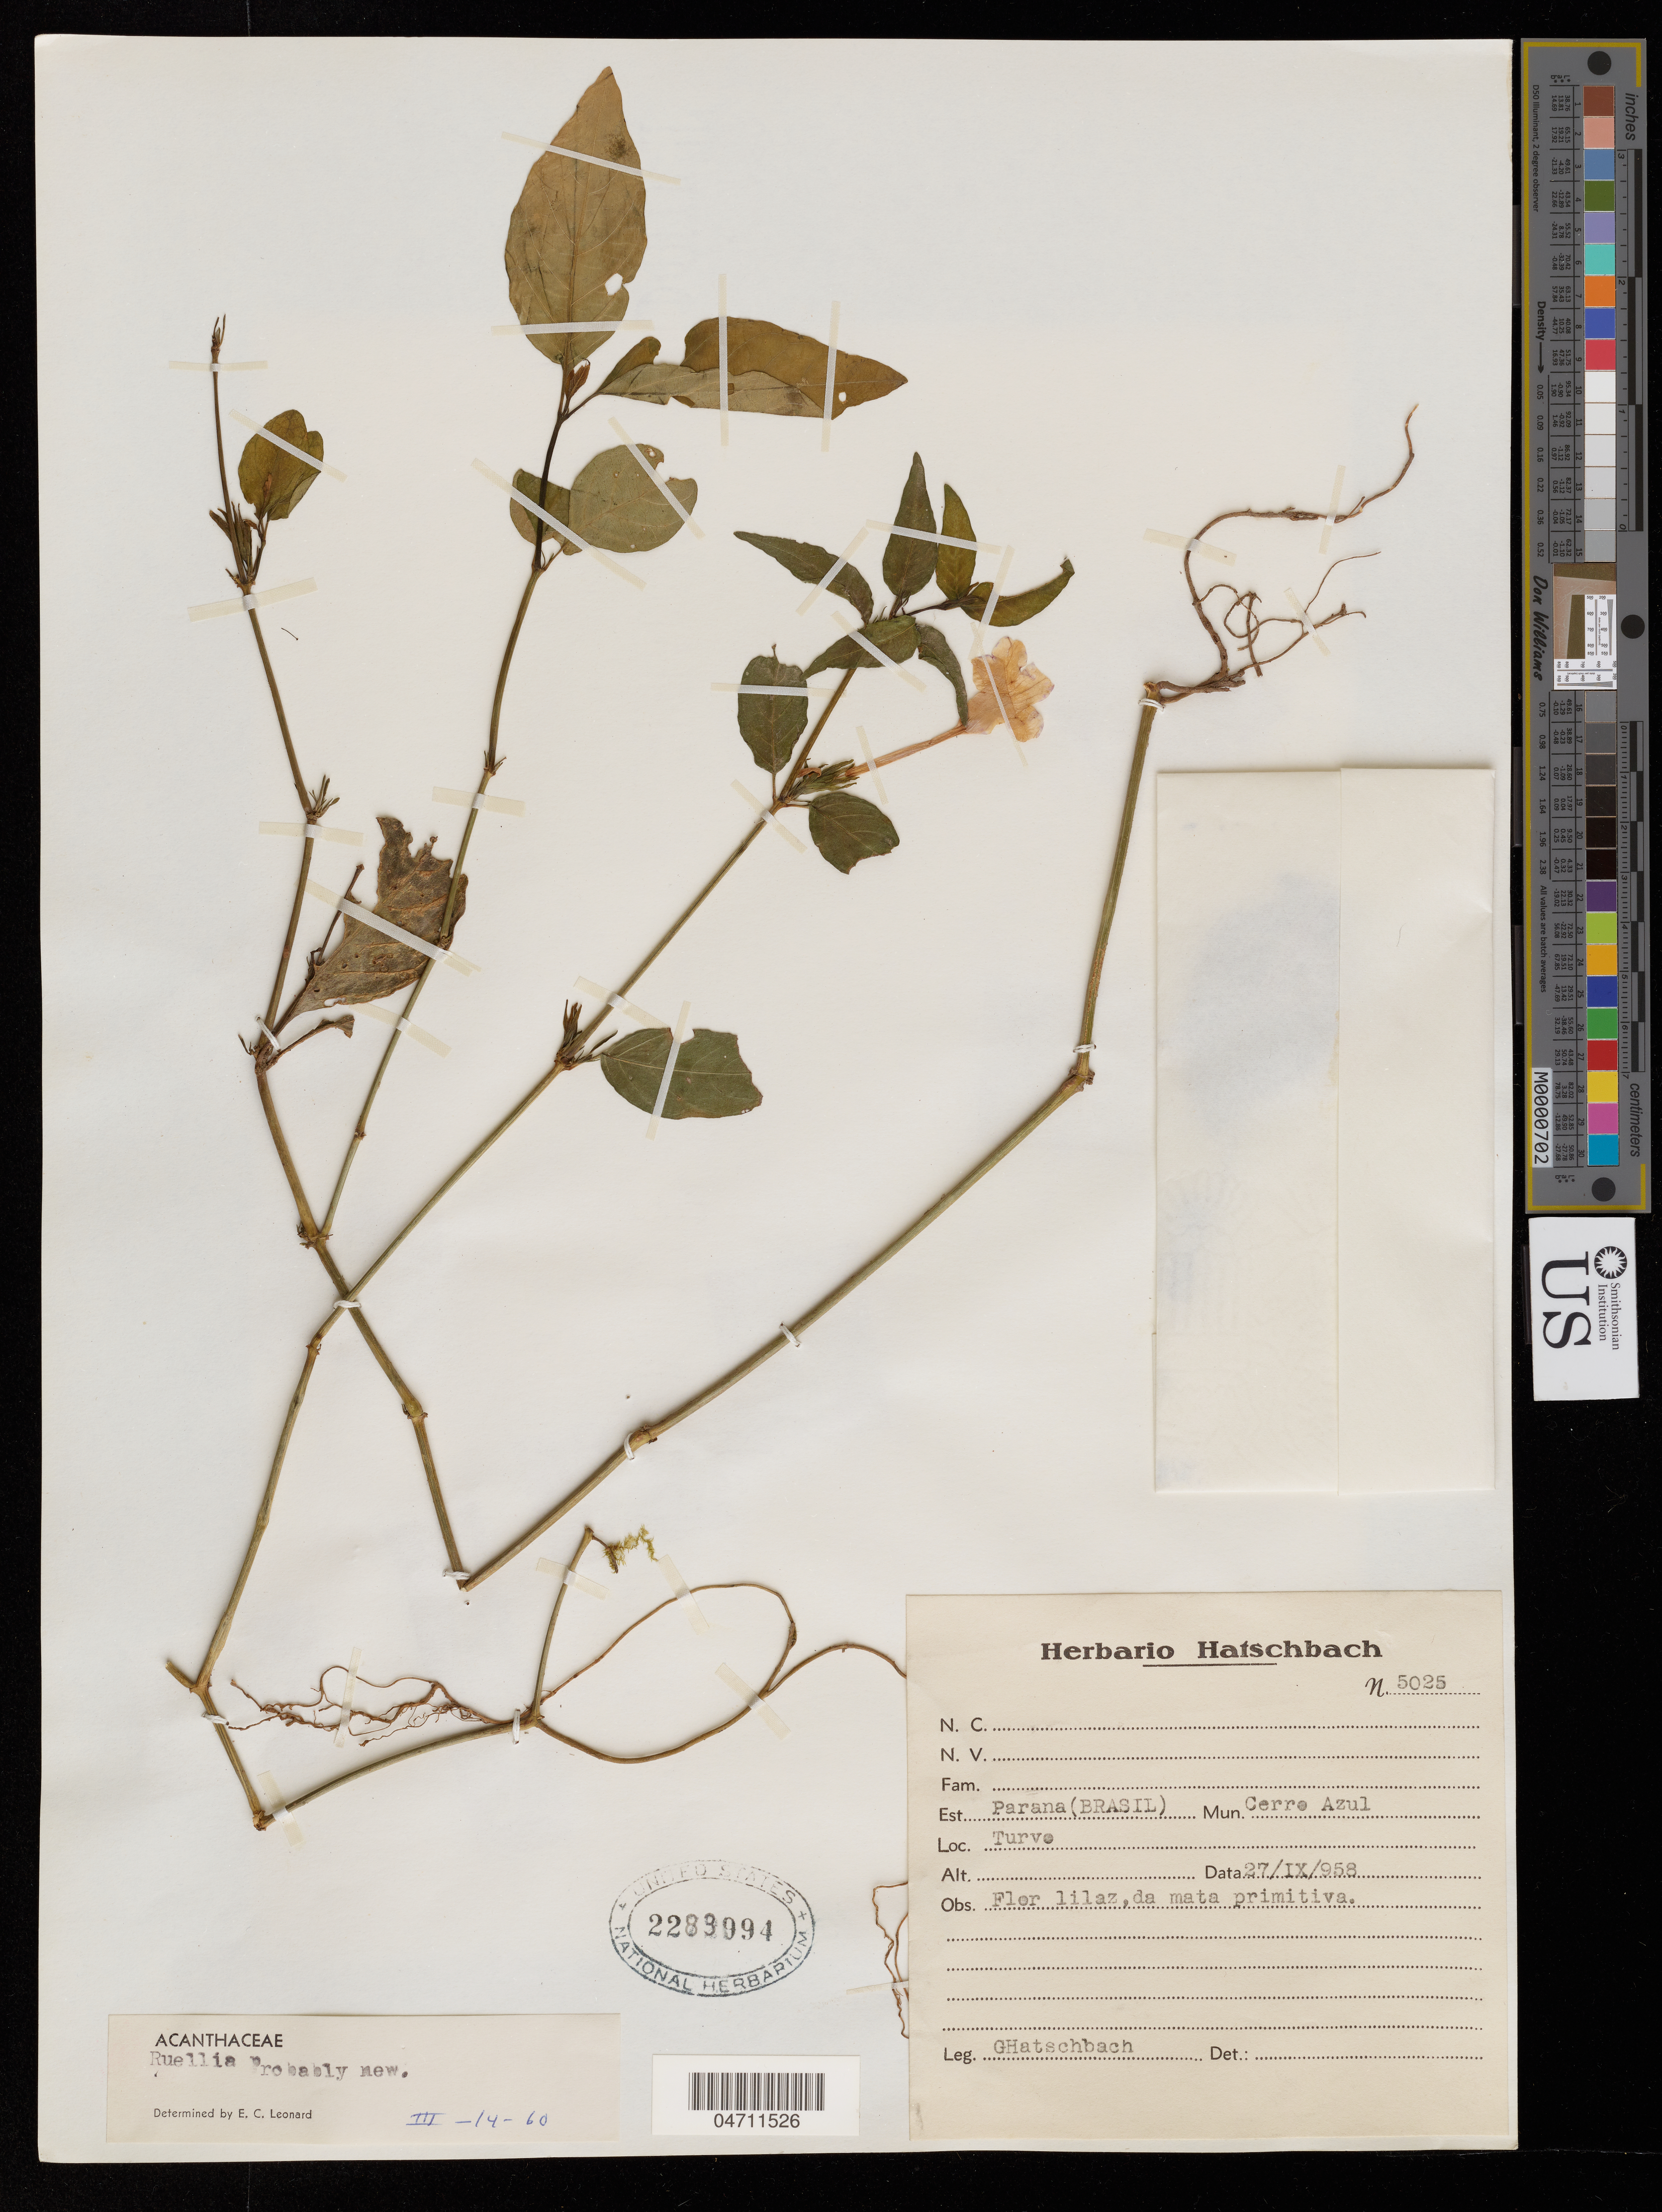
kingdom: Plantae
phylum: Tracheophyta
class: Magnoliopsida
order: Lamiales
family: Acanthaceae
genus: Ruellia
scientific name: Ruellia sp.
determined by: Leonard, E. C.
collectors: G. Hatschbach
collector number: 5025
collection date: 1958-09-27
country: Brazil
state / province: Paraná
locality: Mun. Cerro Azul. Turvo.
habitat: A mata primitiva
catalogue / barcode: US 2283994